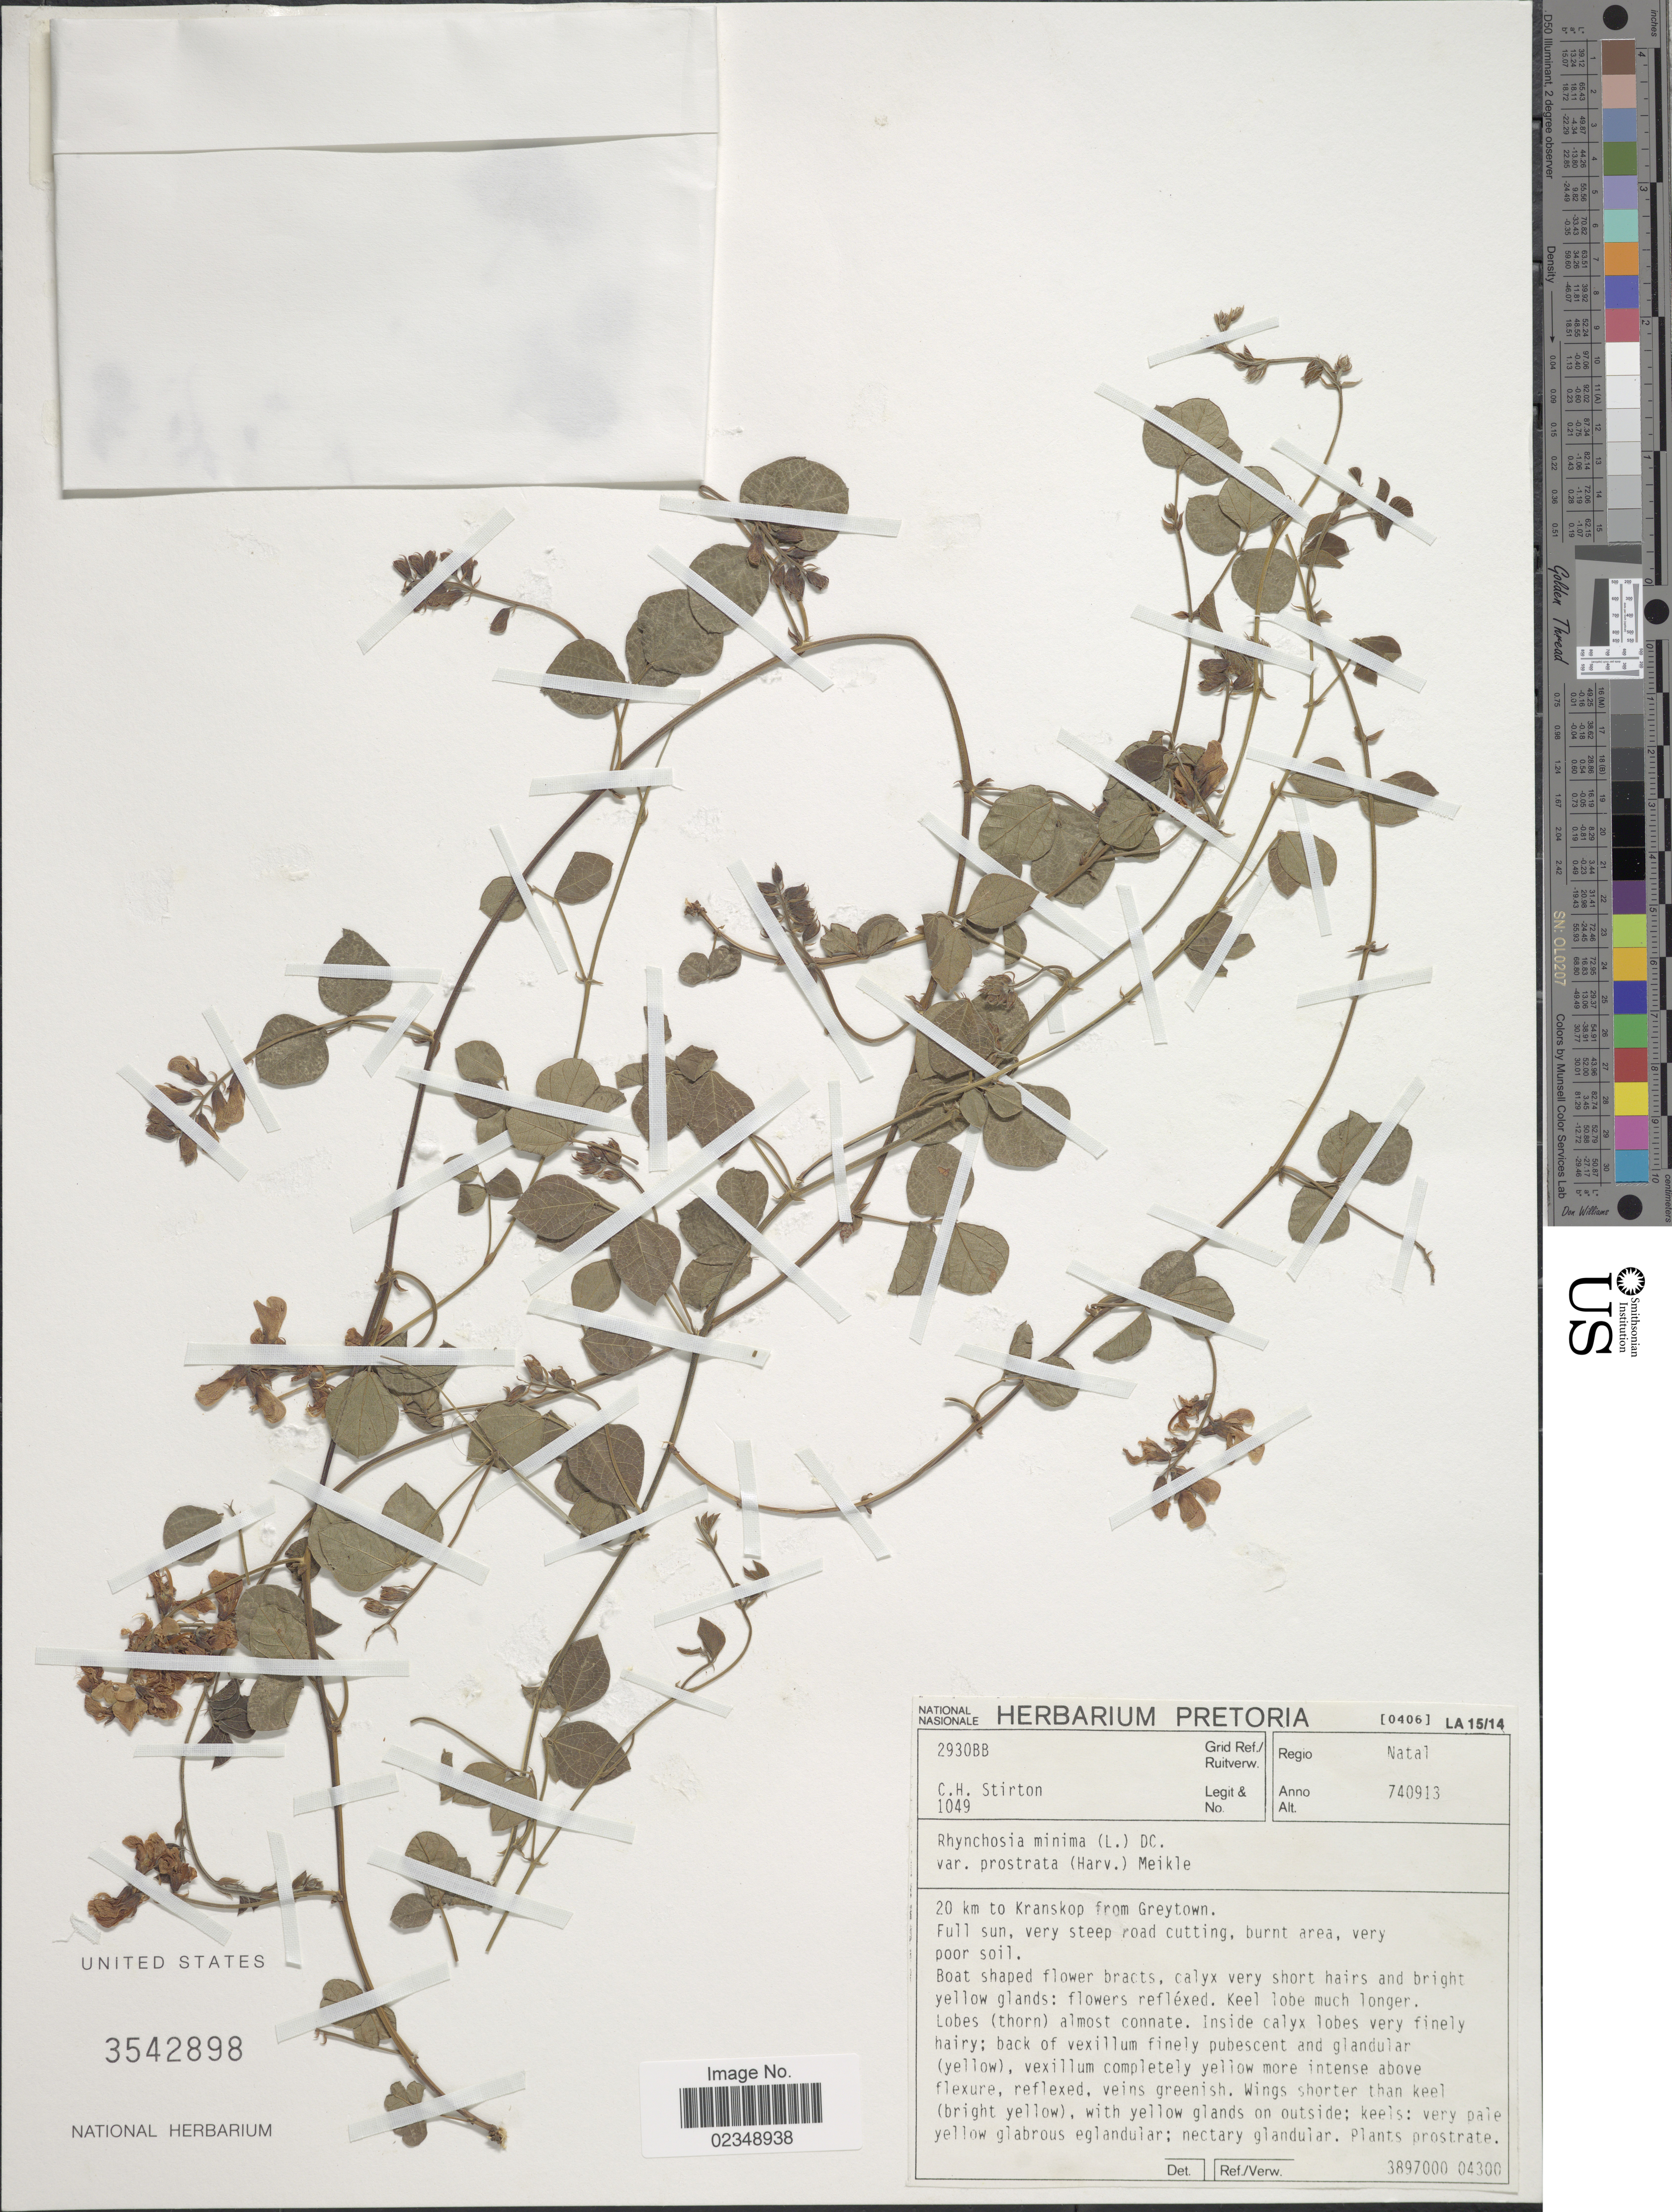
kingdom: Plantae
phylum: Tracheophyta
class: Magnoliopsida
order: Fabales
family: Fabaceae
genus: Rhynchosia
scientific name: Rhynchosia minima var. prostrata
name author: (L.) DC.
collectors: C. H. Stirton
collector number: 1049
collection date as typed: Transcribed d/m/y: 13/9/74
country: South Africa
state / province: KwaZulu-Natal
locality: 20 km to Kranskop from Greytown, Natal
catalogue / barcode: US 3542898